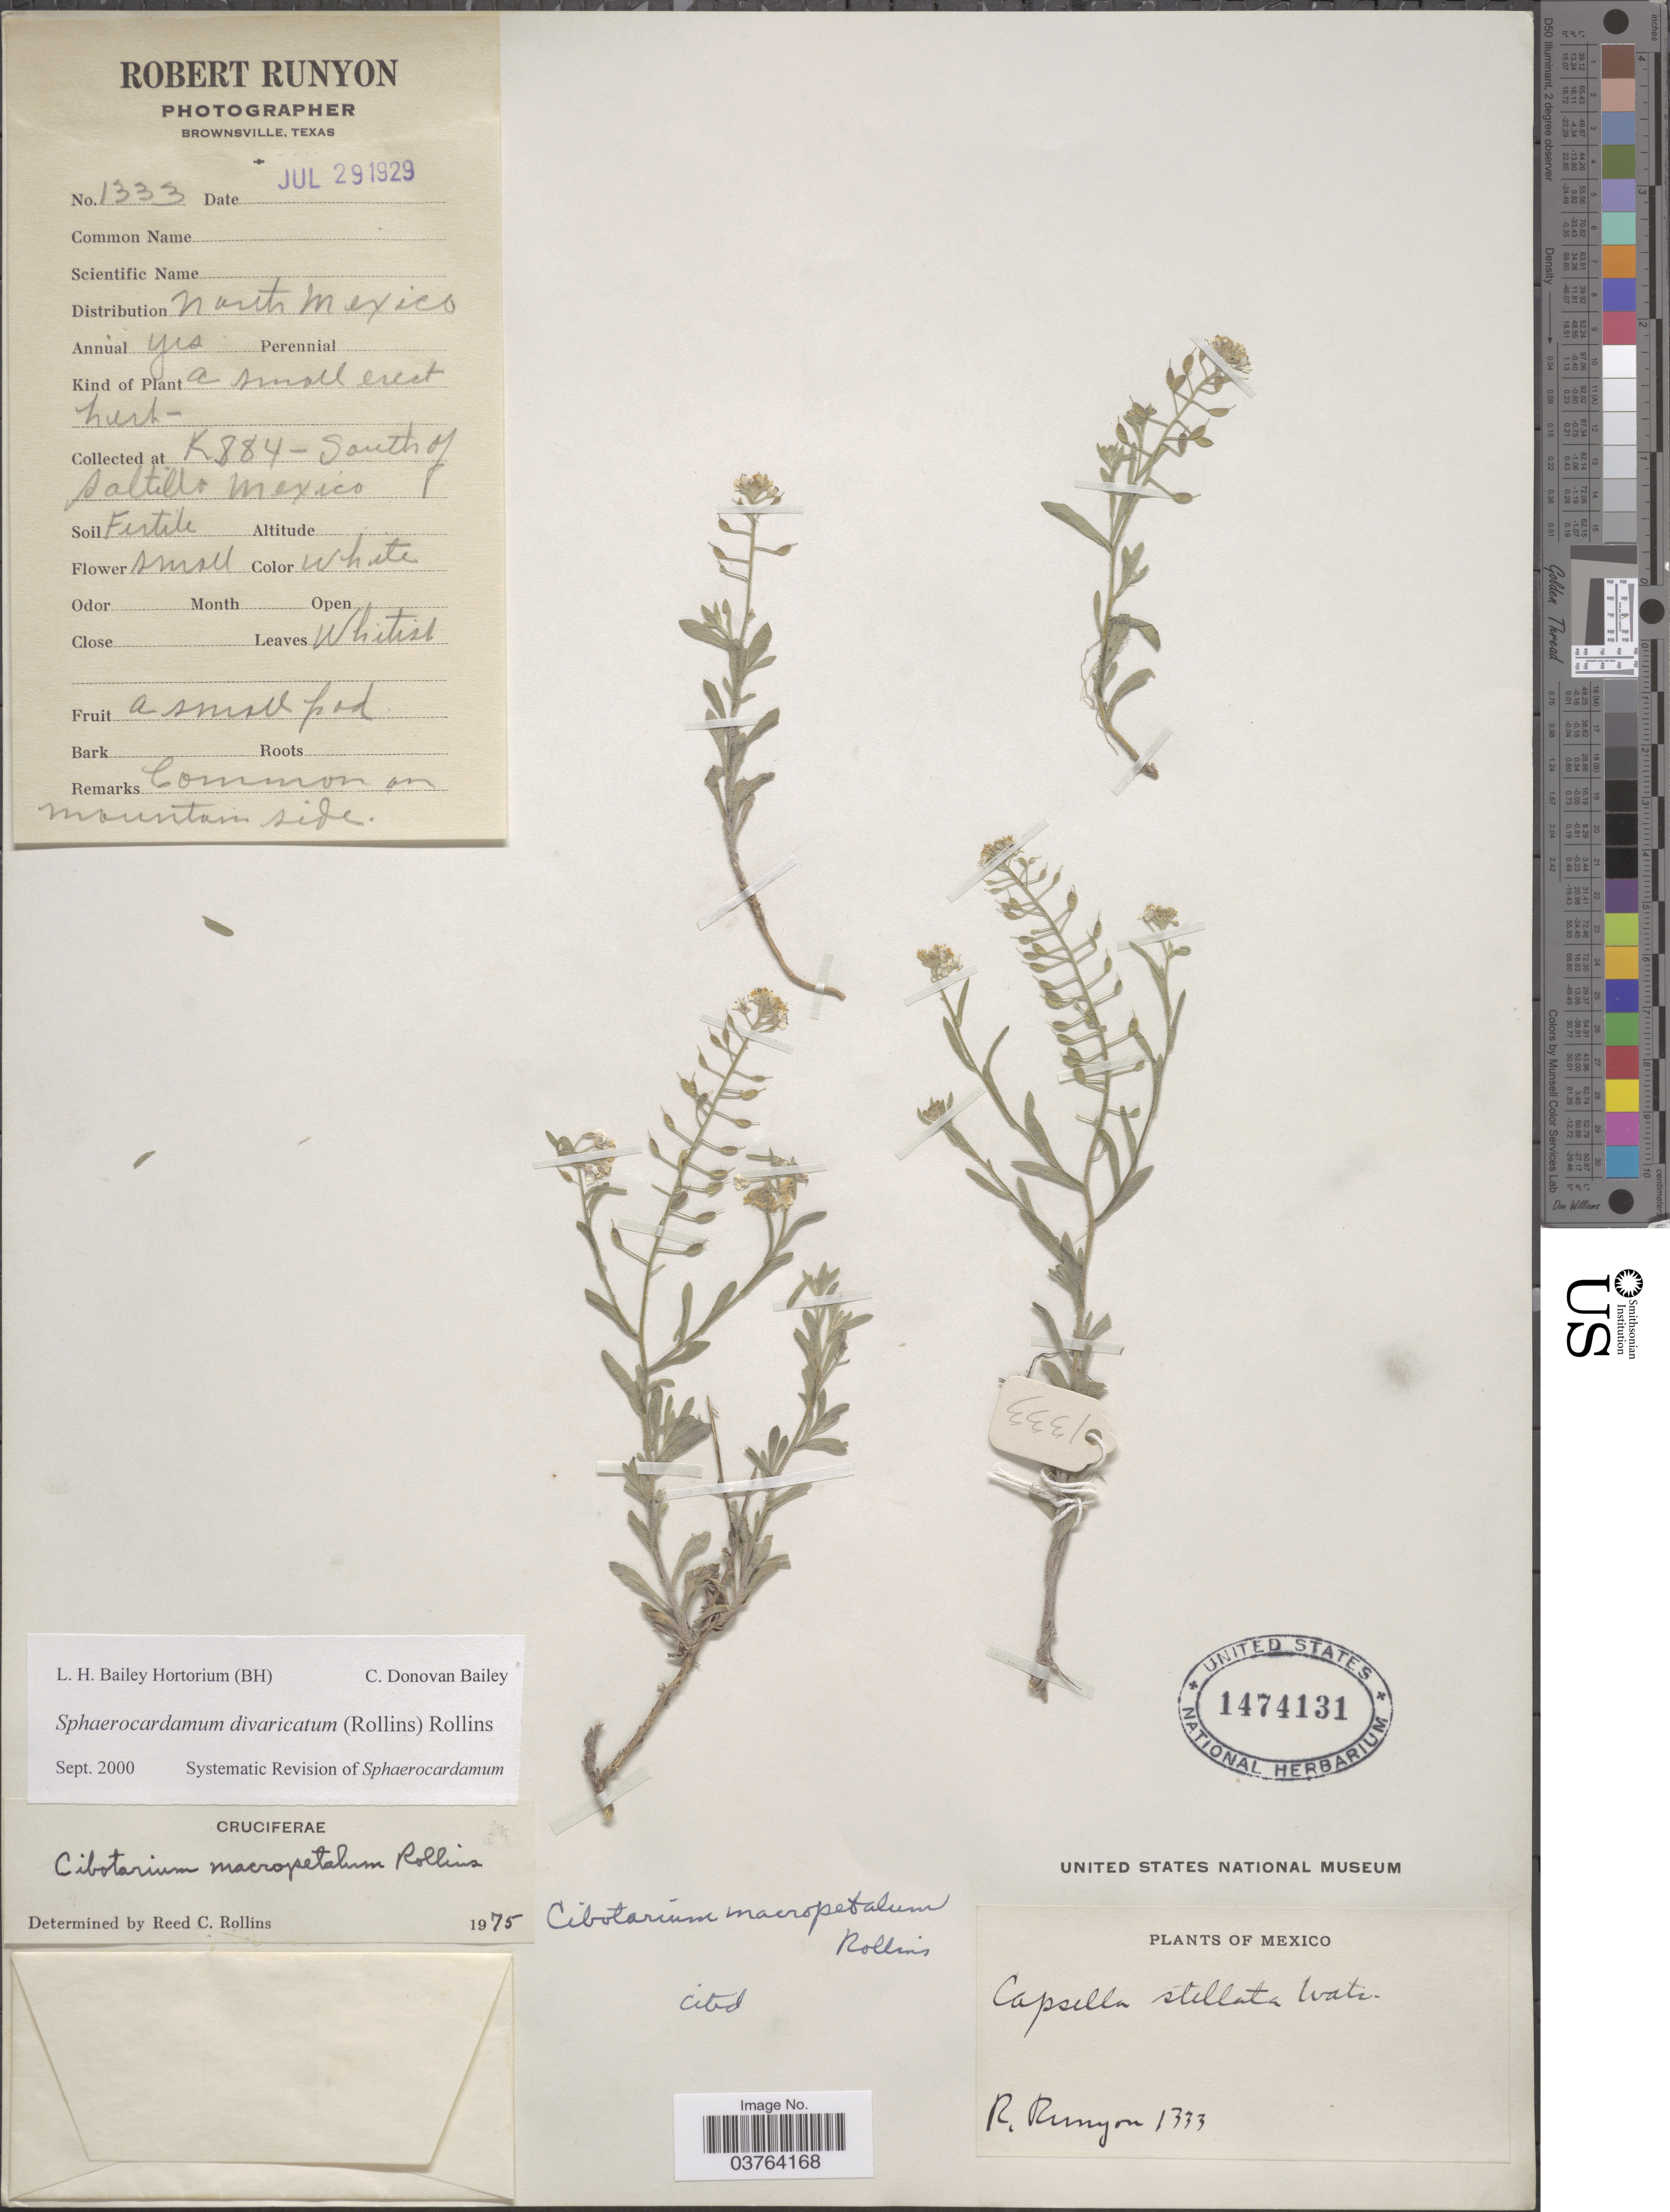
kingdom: Plantae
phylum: Tracheophyta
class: Magnoliopsida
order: Brassicales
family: Brassicaceae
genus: Sphaerocardamum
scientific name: Sphaerocardamum divaricatum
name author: (Rollins) Rollins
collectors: R. Runyon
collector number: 1333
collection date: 1929-07-29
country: Mexico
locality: K. 884 - South of Saltillo.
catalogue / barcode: US 1474131